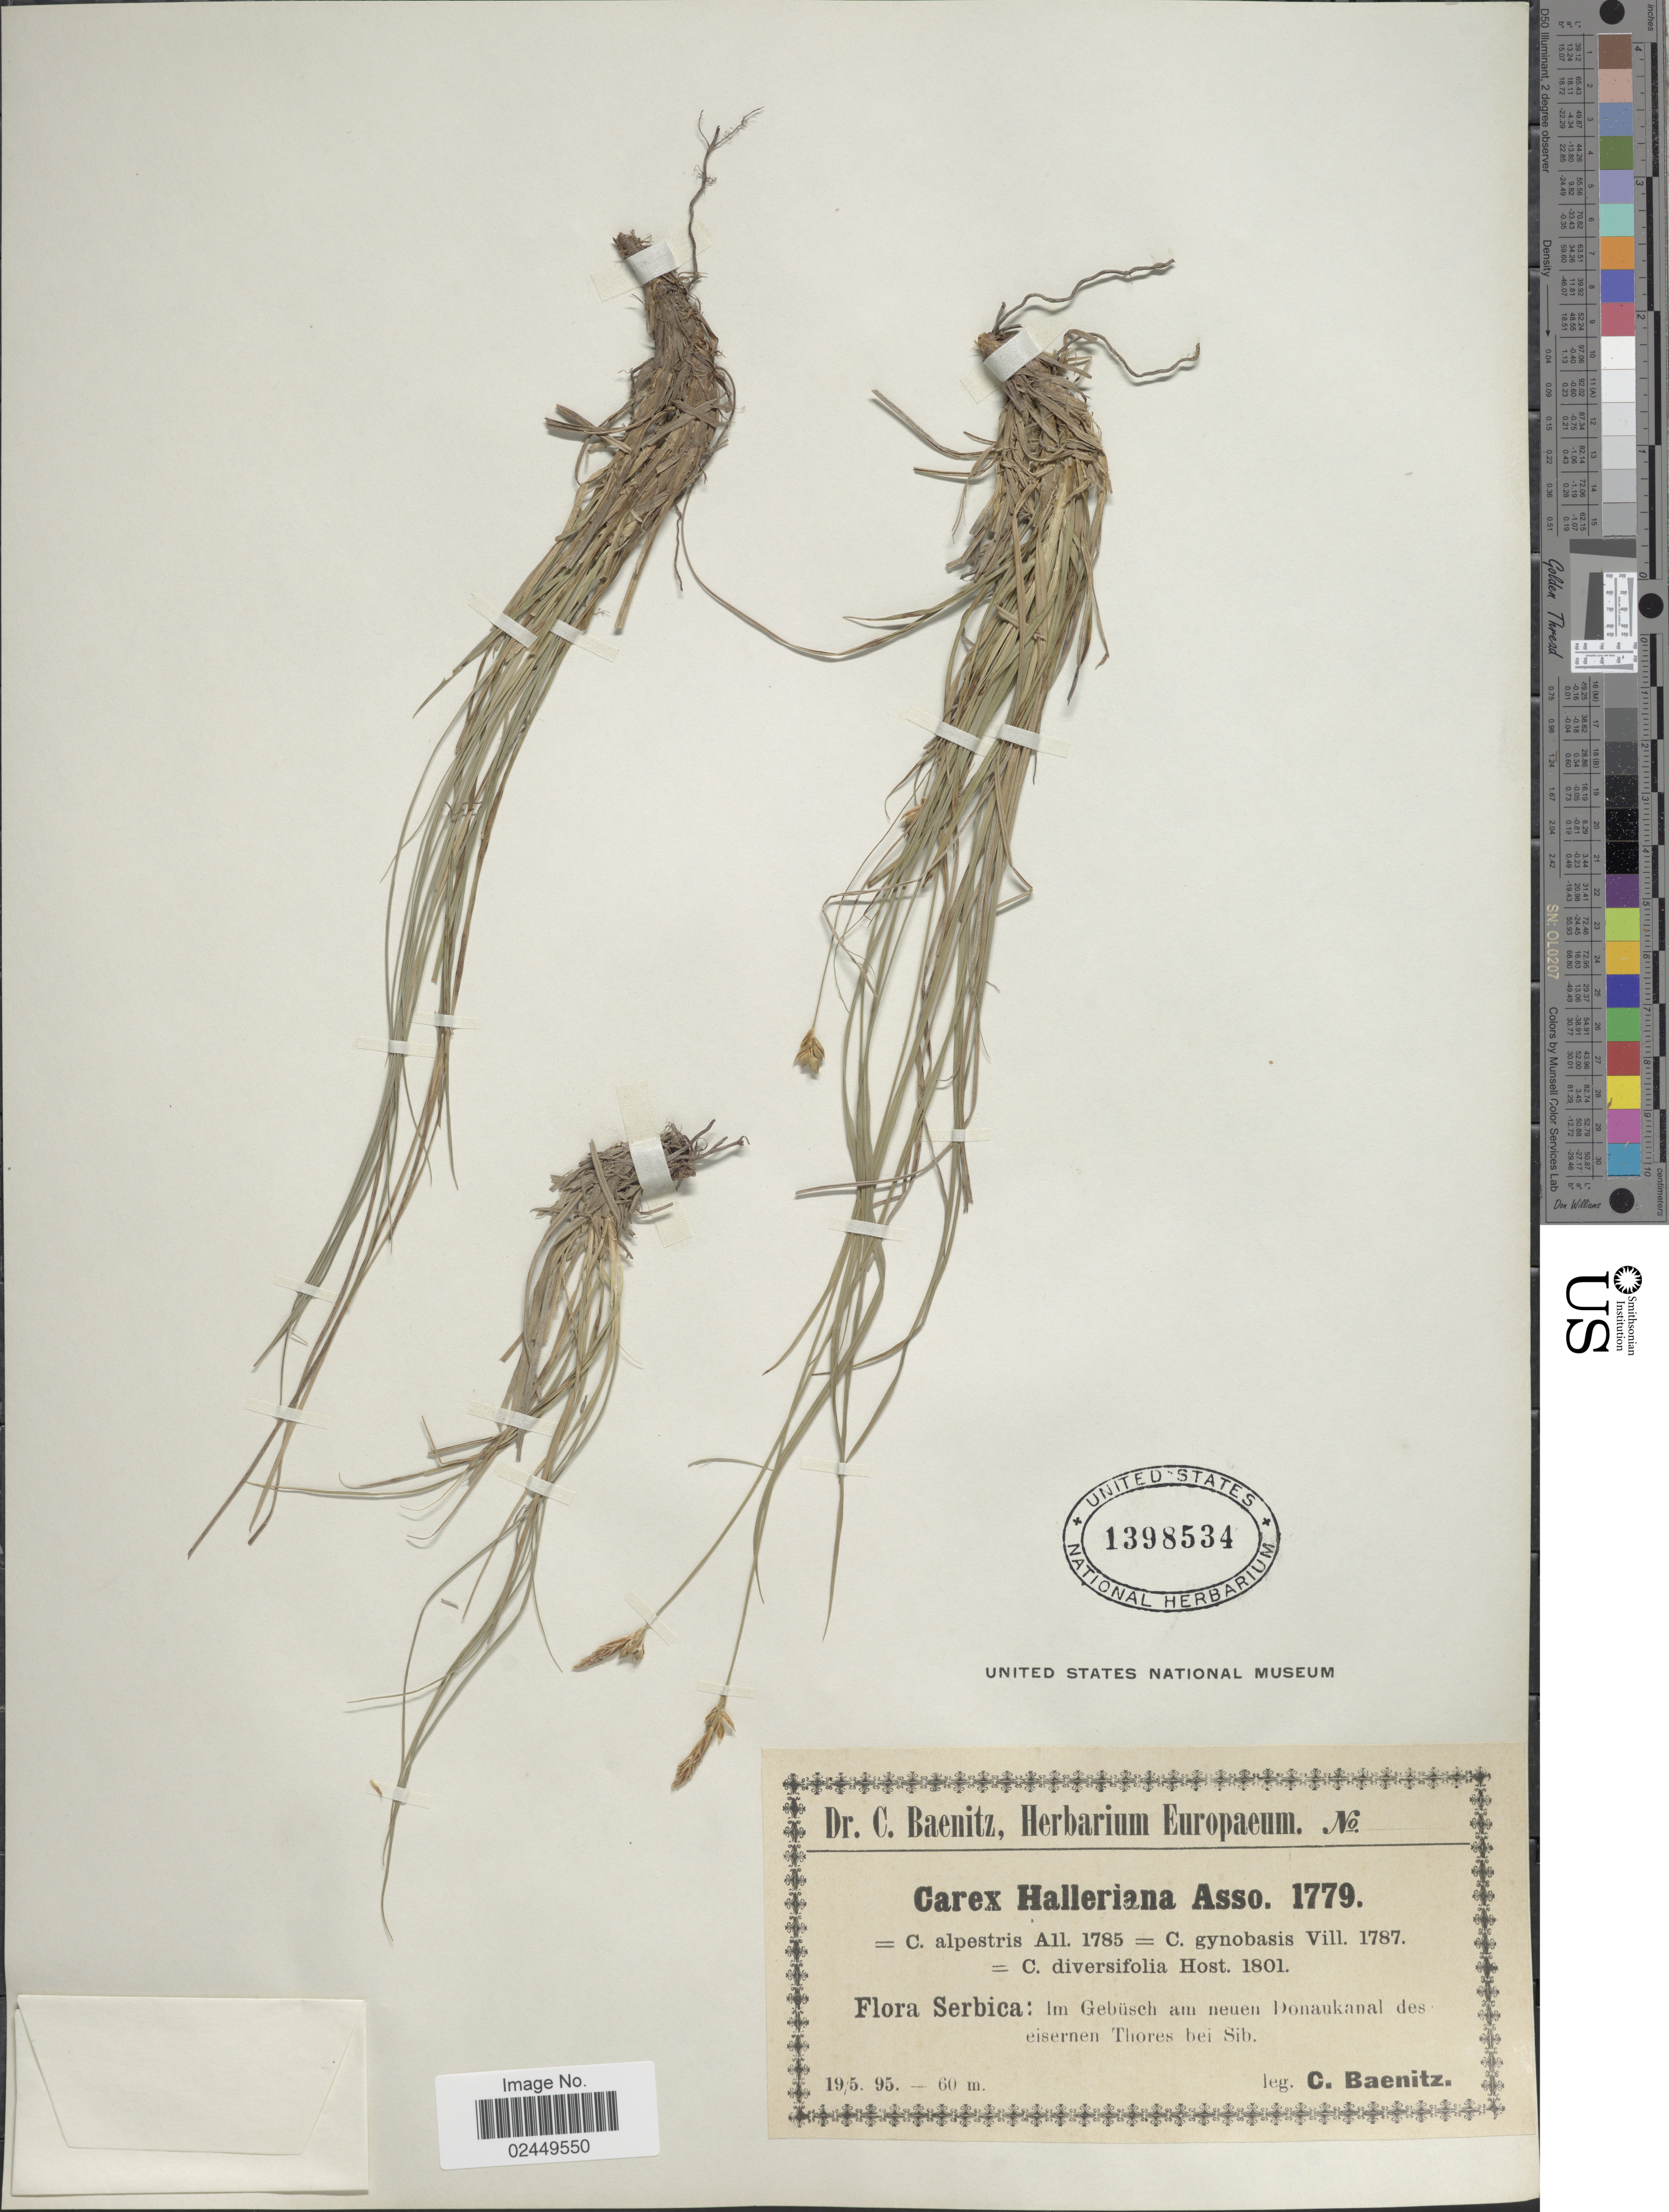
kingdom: Plantae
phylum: Tracheophyta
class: Liliopsida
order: Poales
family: Cyperaceae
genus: Carex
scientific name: Carex halleriana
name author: Asso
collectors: C. G. Baenitz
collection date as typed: Transcribed d/m/y: 19/5/95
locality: Serbica: Im Gebusch am neuen Donaukanal des eisernen Thores bei Sib.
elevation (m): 60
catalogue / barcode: US 1398534